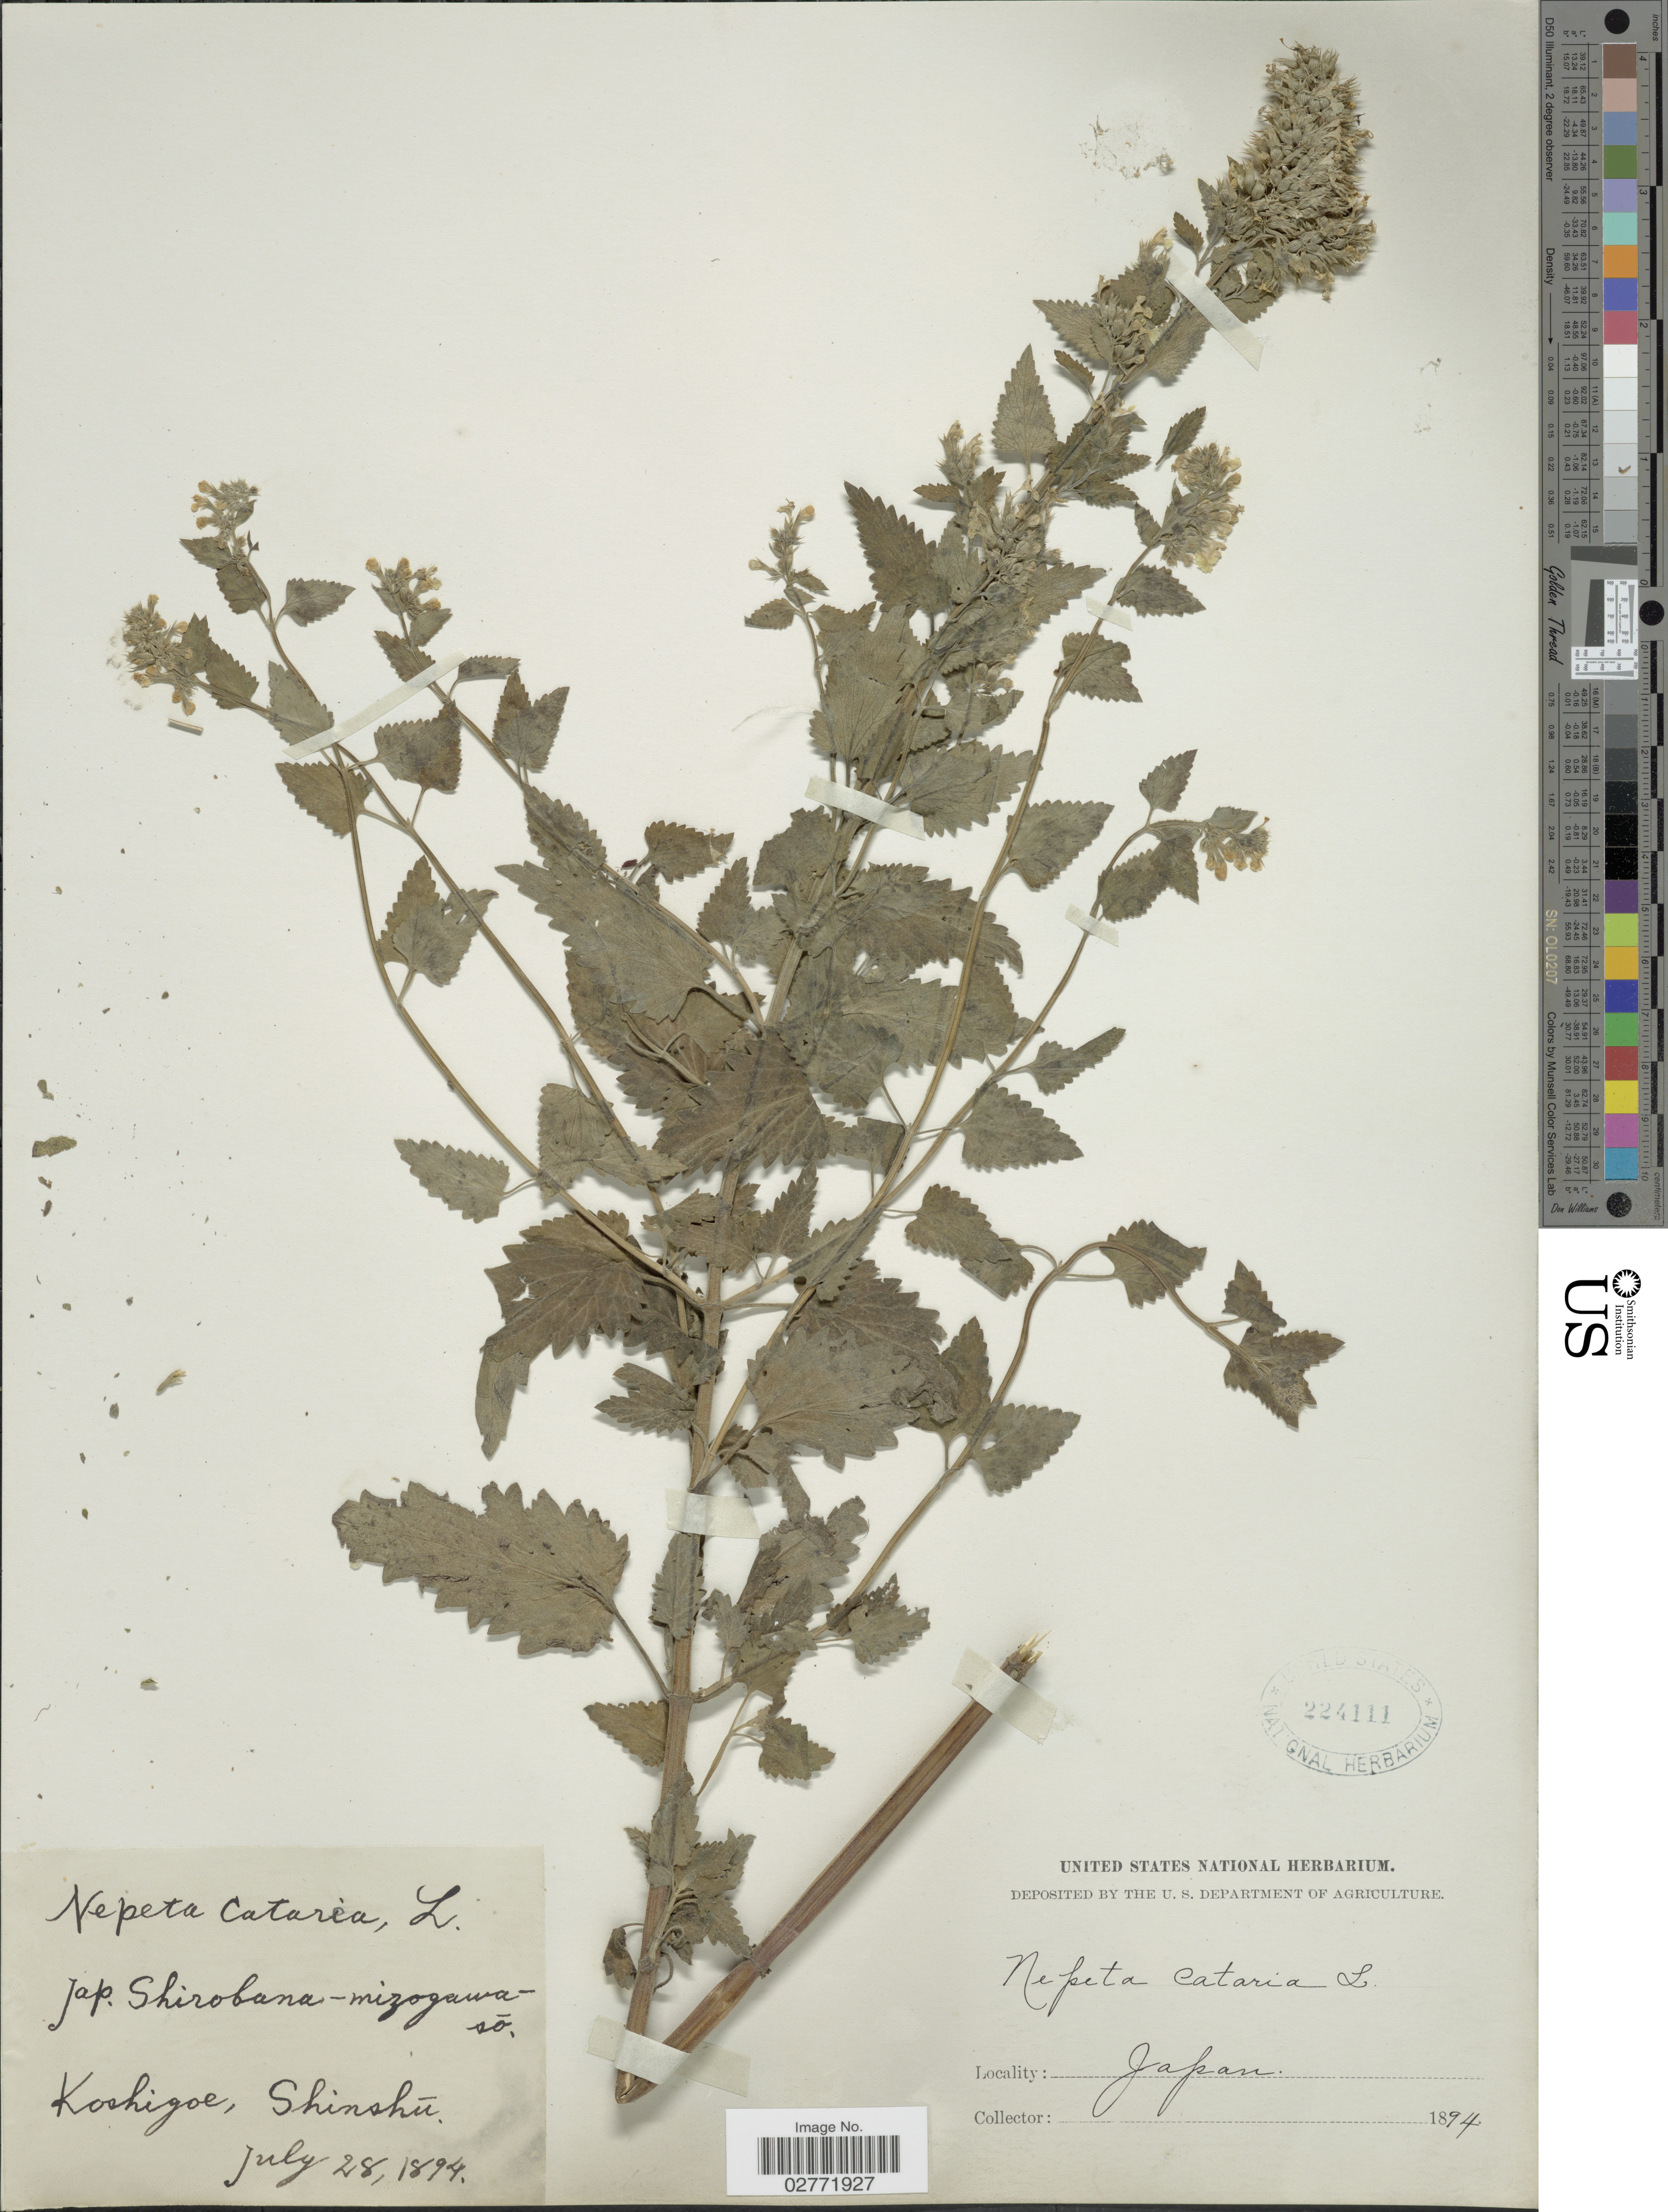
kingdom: Plantae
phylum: Tracheophyta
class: Magnoliopsida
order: Lamiales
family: Lamiaceae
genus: Nepeta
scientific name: Nepeta cataria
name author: L.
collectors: ex herb. United States National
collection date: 1894-07-28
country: Japan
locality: Koshigoe, Shinshü.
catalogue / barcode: US 224111